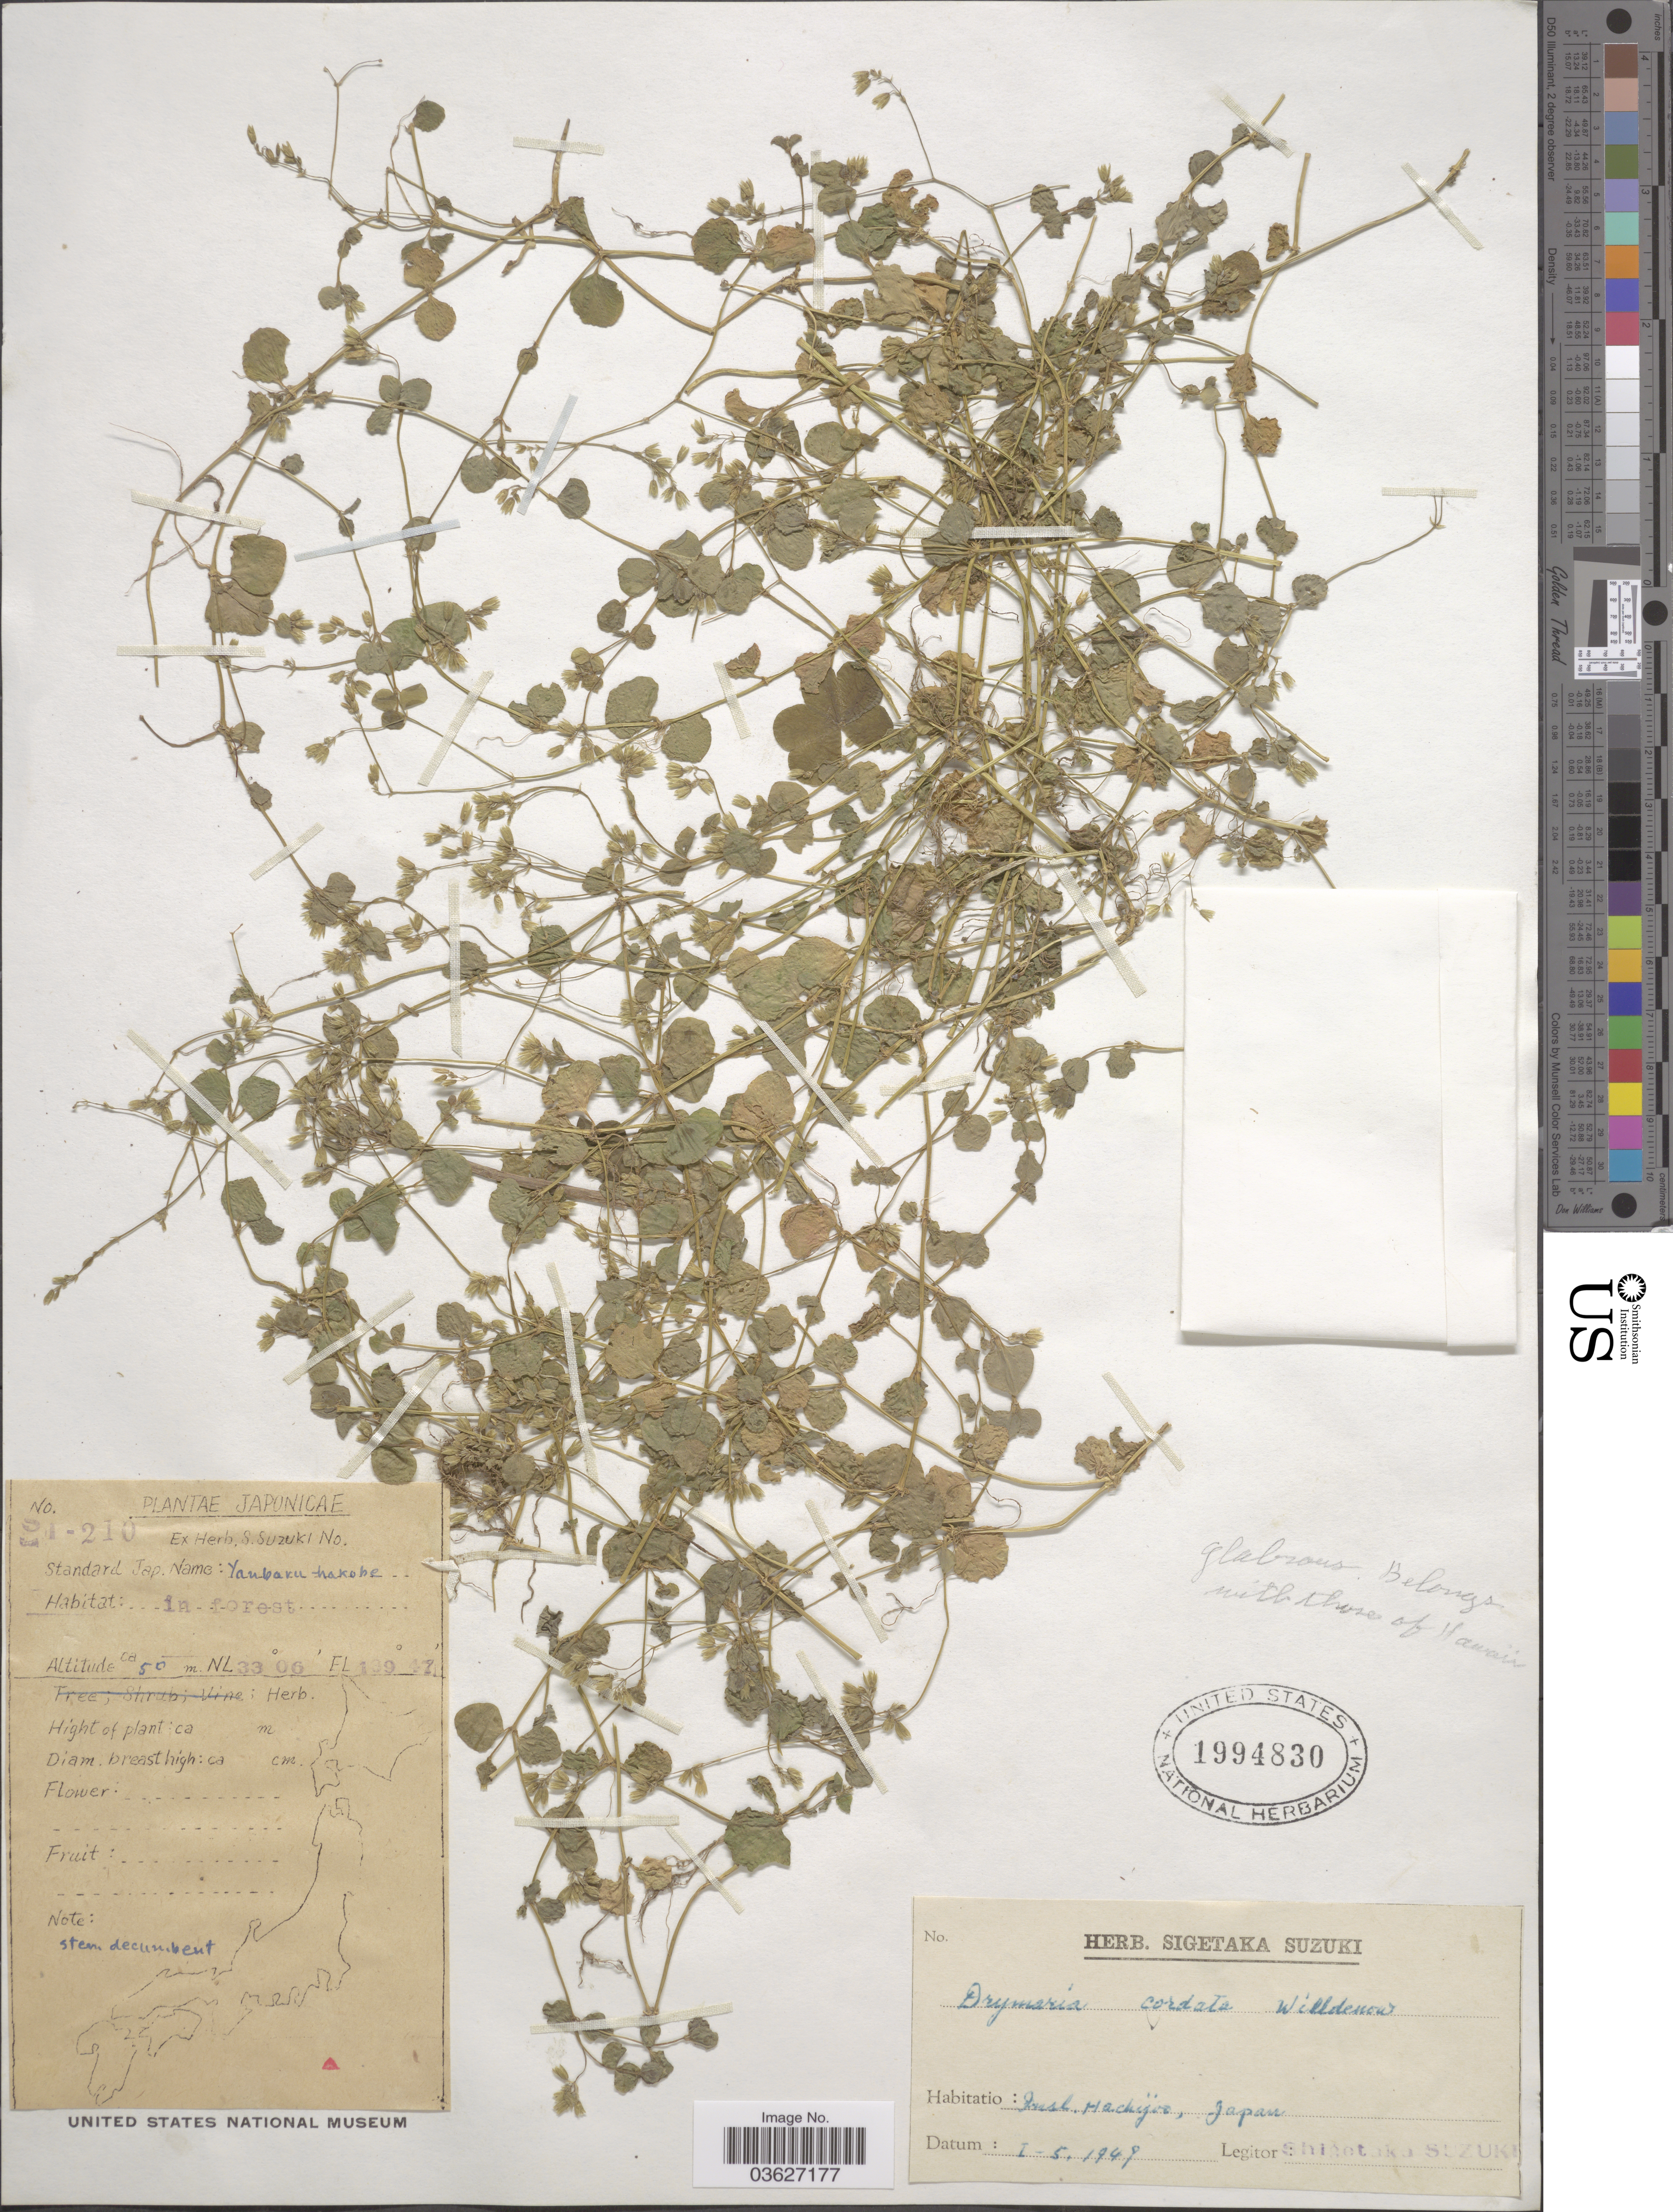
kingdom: Plantae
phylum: Tracheophyta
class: Magnoliopsida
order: Caryophyllales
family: Caryophyllaceae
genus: Drymaria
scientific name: Drymaria cordata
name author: (L.) Willd. ex Schult.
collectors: S. Suzuki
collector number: SI-210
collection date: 1949-01-05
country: Japan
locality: Insl. Hachijoo.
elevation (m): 50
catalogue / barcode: US 1994830